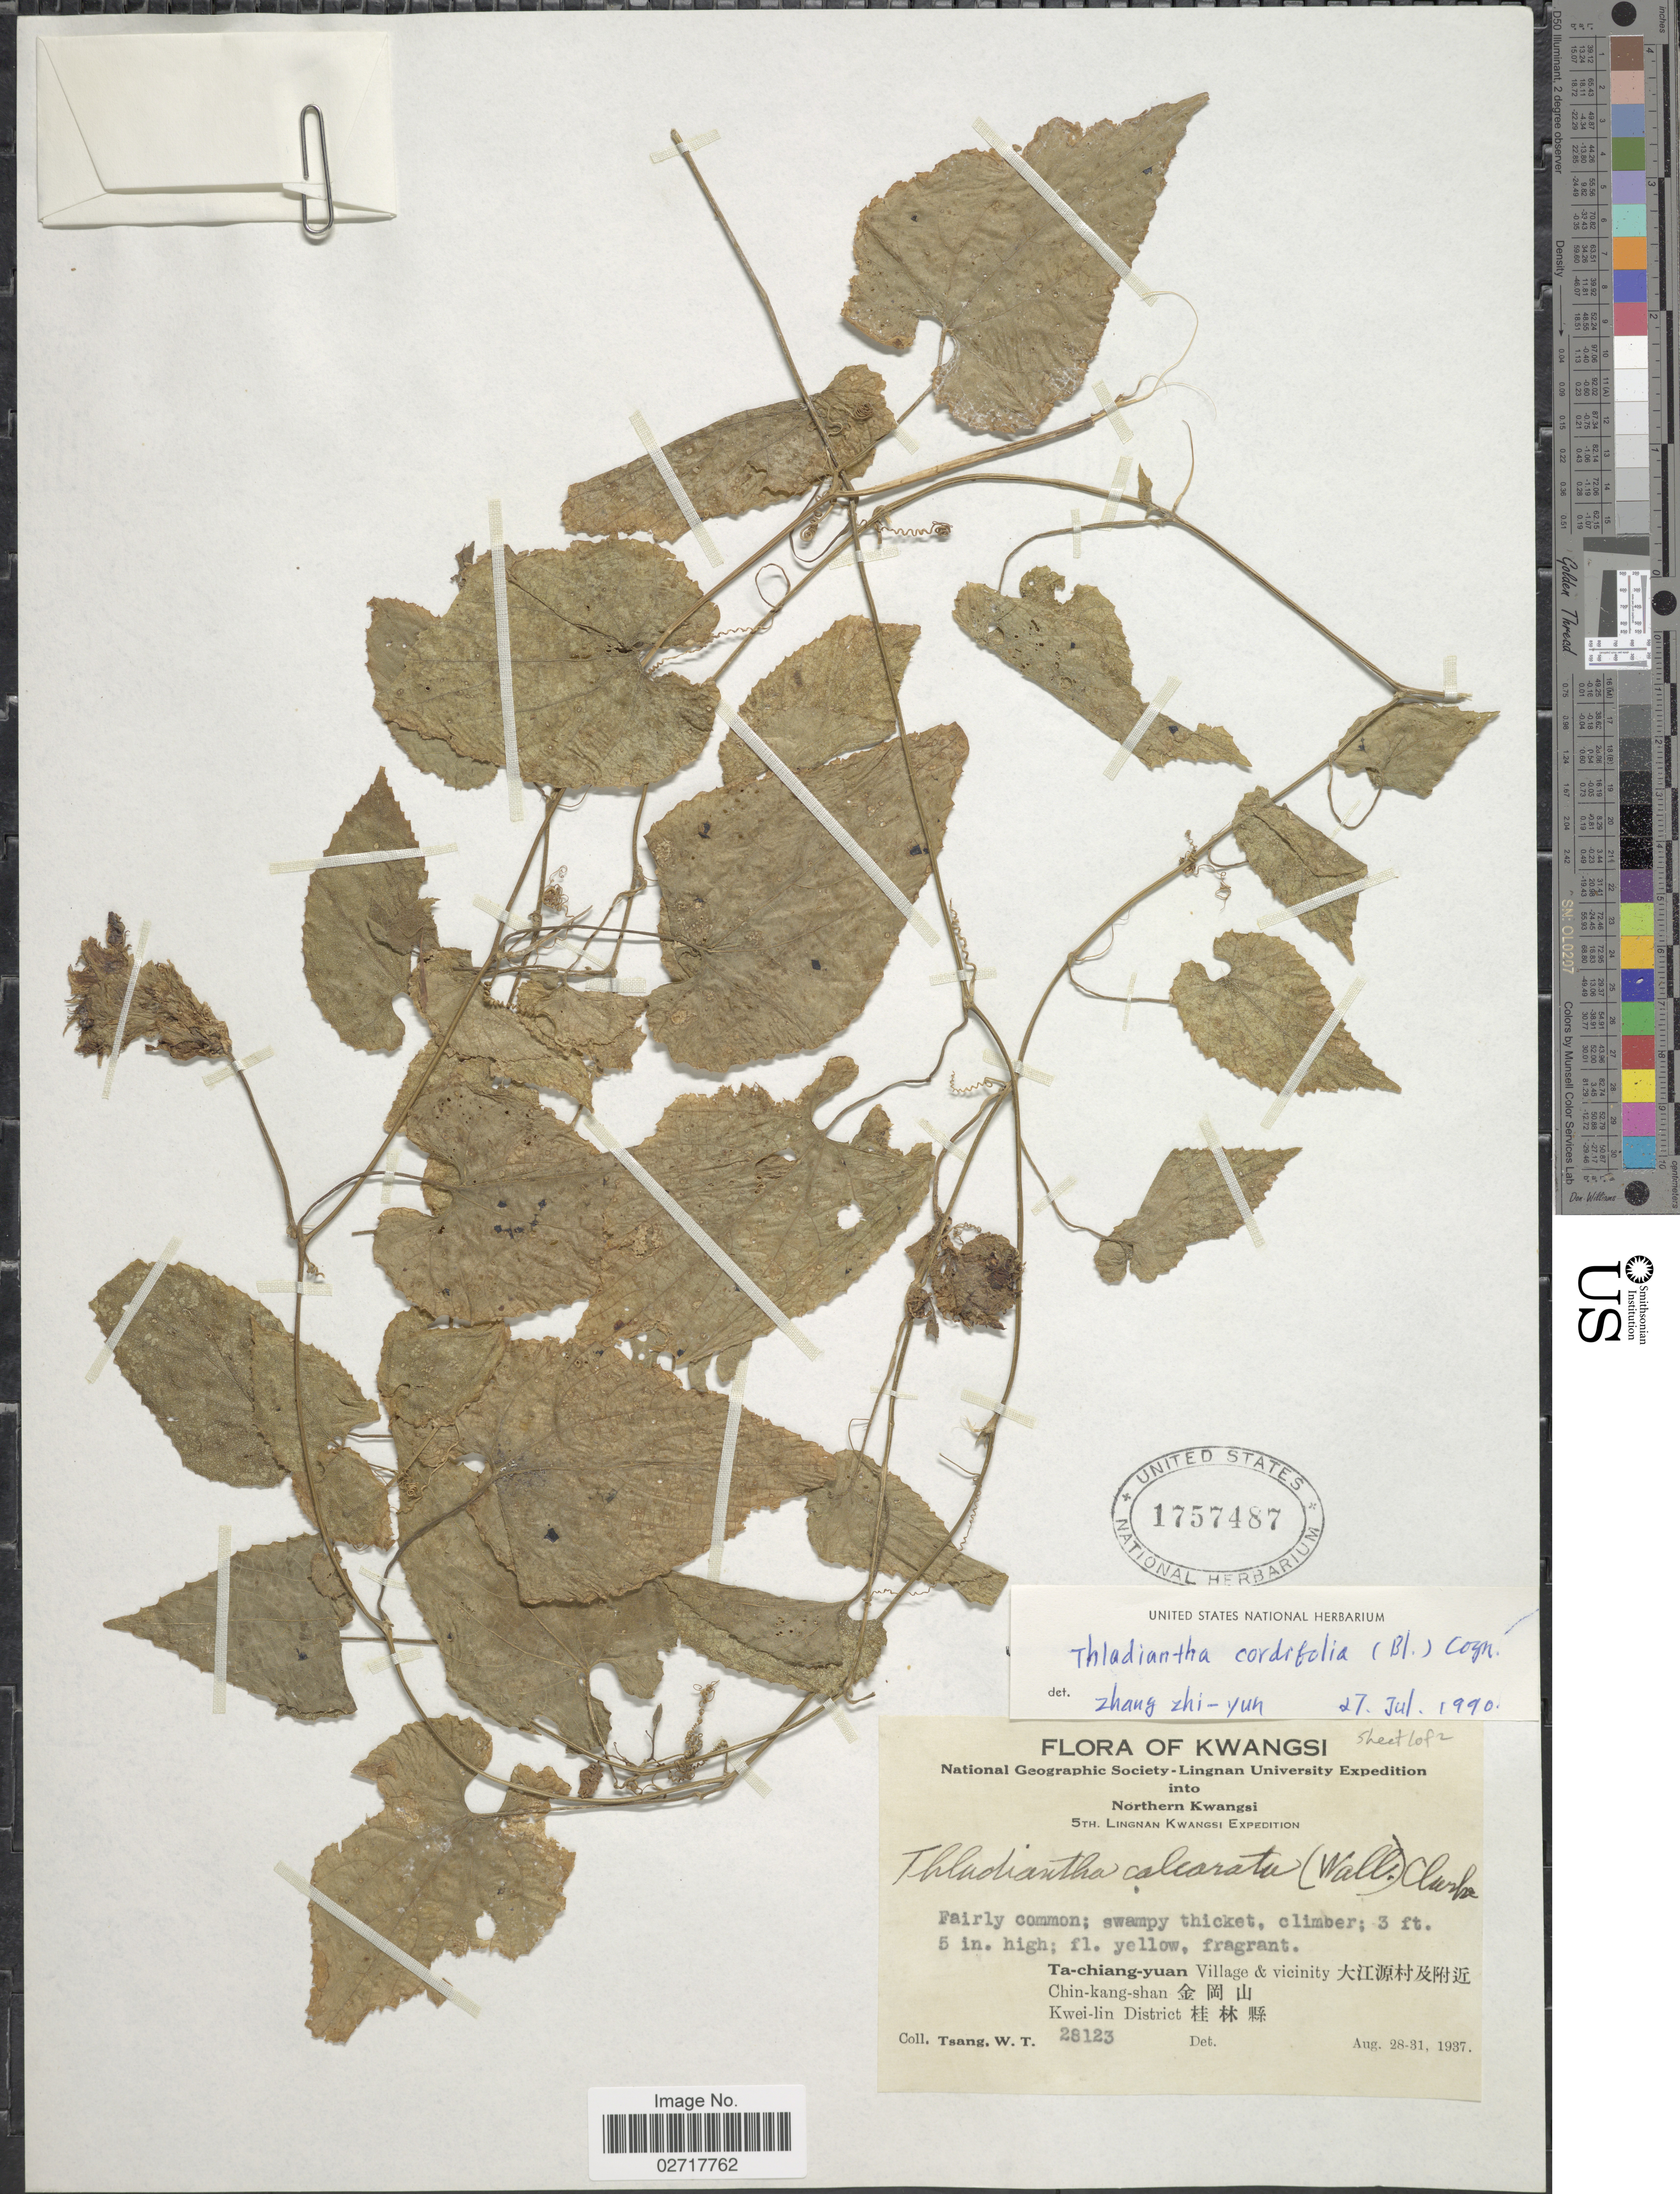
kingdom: Plantae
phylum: Tracheophyta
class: Magnoliopsida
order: Cucurbitales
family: Cucurbitaceae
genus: Thladiantha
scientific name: Thladiantha cordifolia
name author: (Blume) Cogn.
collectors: W. T. Tsang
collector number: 28123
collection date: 1937-08-28/1937-08-31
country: China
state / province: Guangxi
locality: Kwangsi. Northern Kwangsi. Ta-chiang-yuan Village and vicinity Chin-kang-shan Kwei-lin District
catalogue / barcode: US 1757487